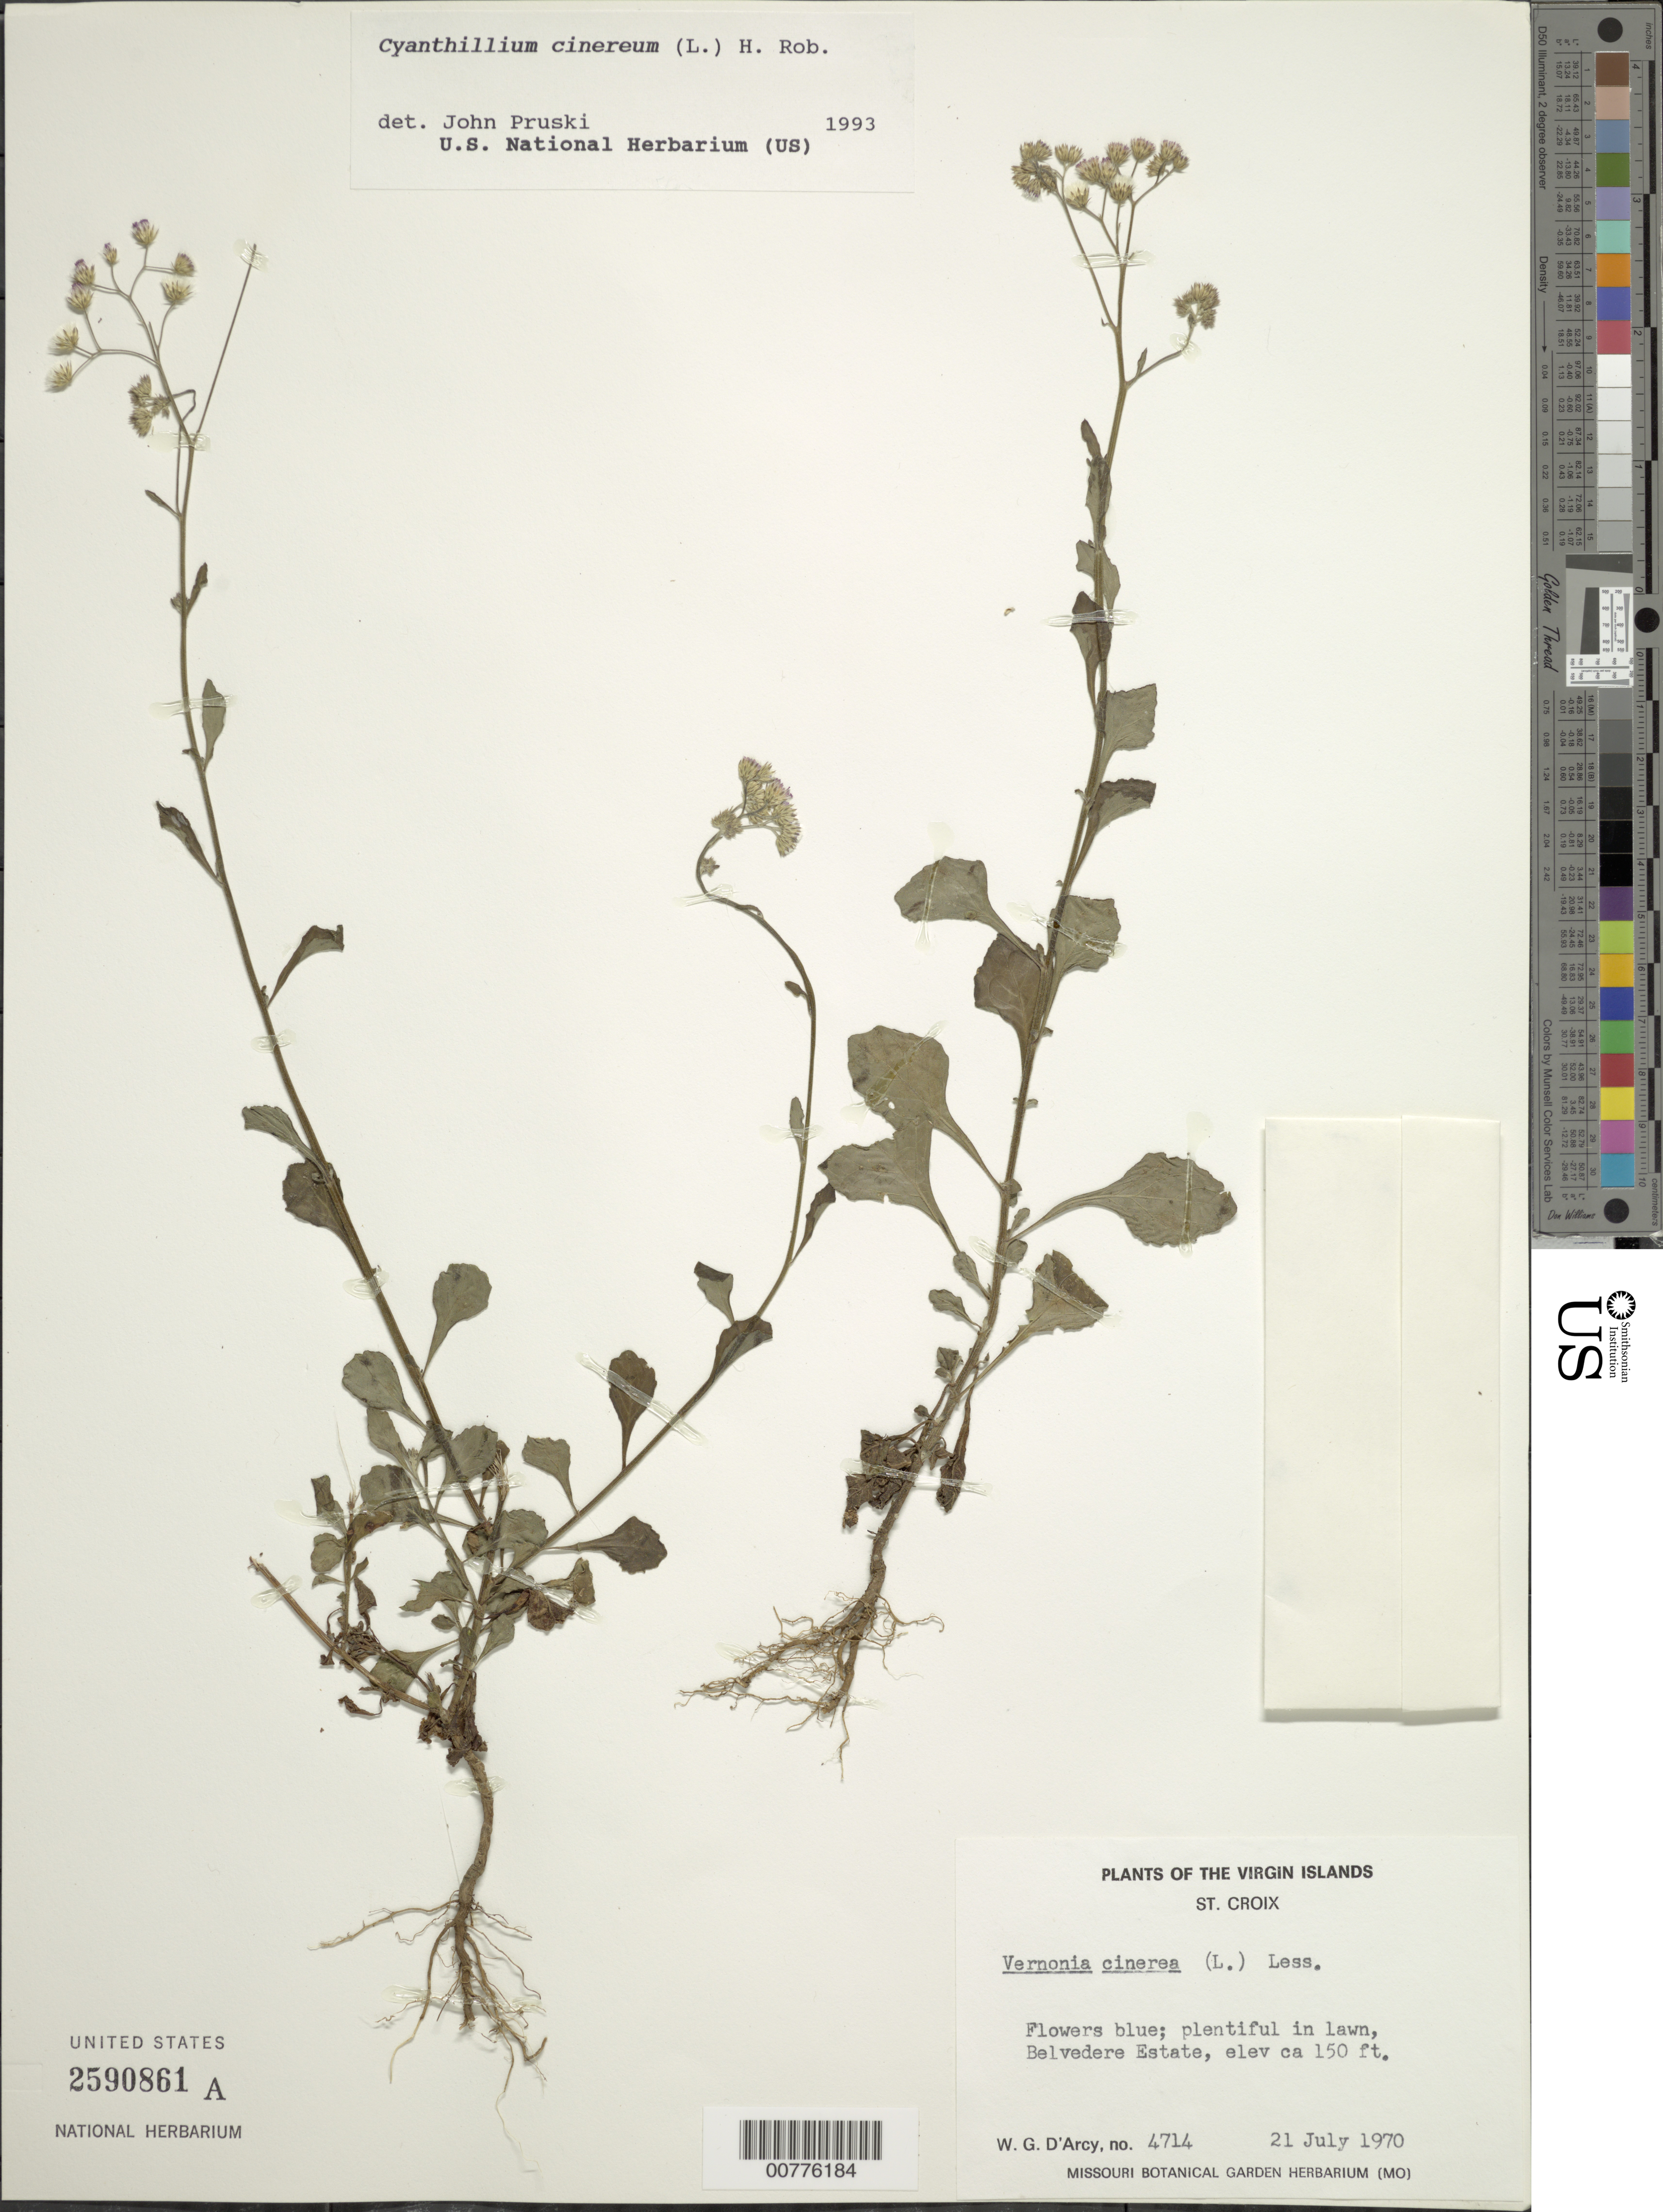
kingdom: Plantae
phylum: Tracheophyta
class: Magnoliopsida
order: Asterales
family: Asteraceae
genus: Cyanthillium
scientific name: Cyanthillium cinereum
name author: (L.) H. Rob.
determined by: Pruski, J. F.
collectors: W. G. D'Arcy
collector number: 4714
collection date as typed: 21 Jul 1970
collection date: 1970-07-21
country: U.S. Virgin Islands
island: St. Croix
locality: Belvedere Estate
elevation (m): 46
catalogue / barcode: US 2590861A